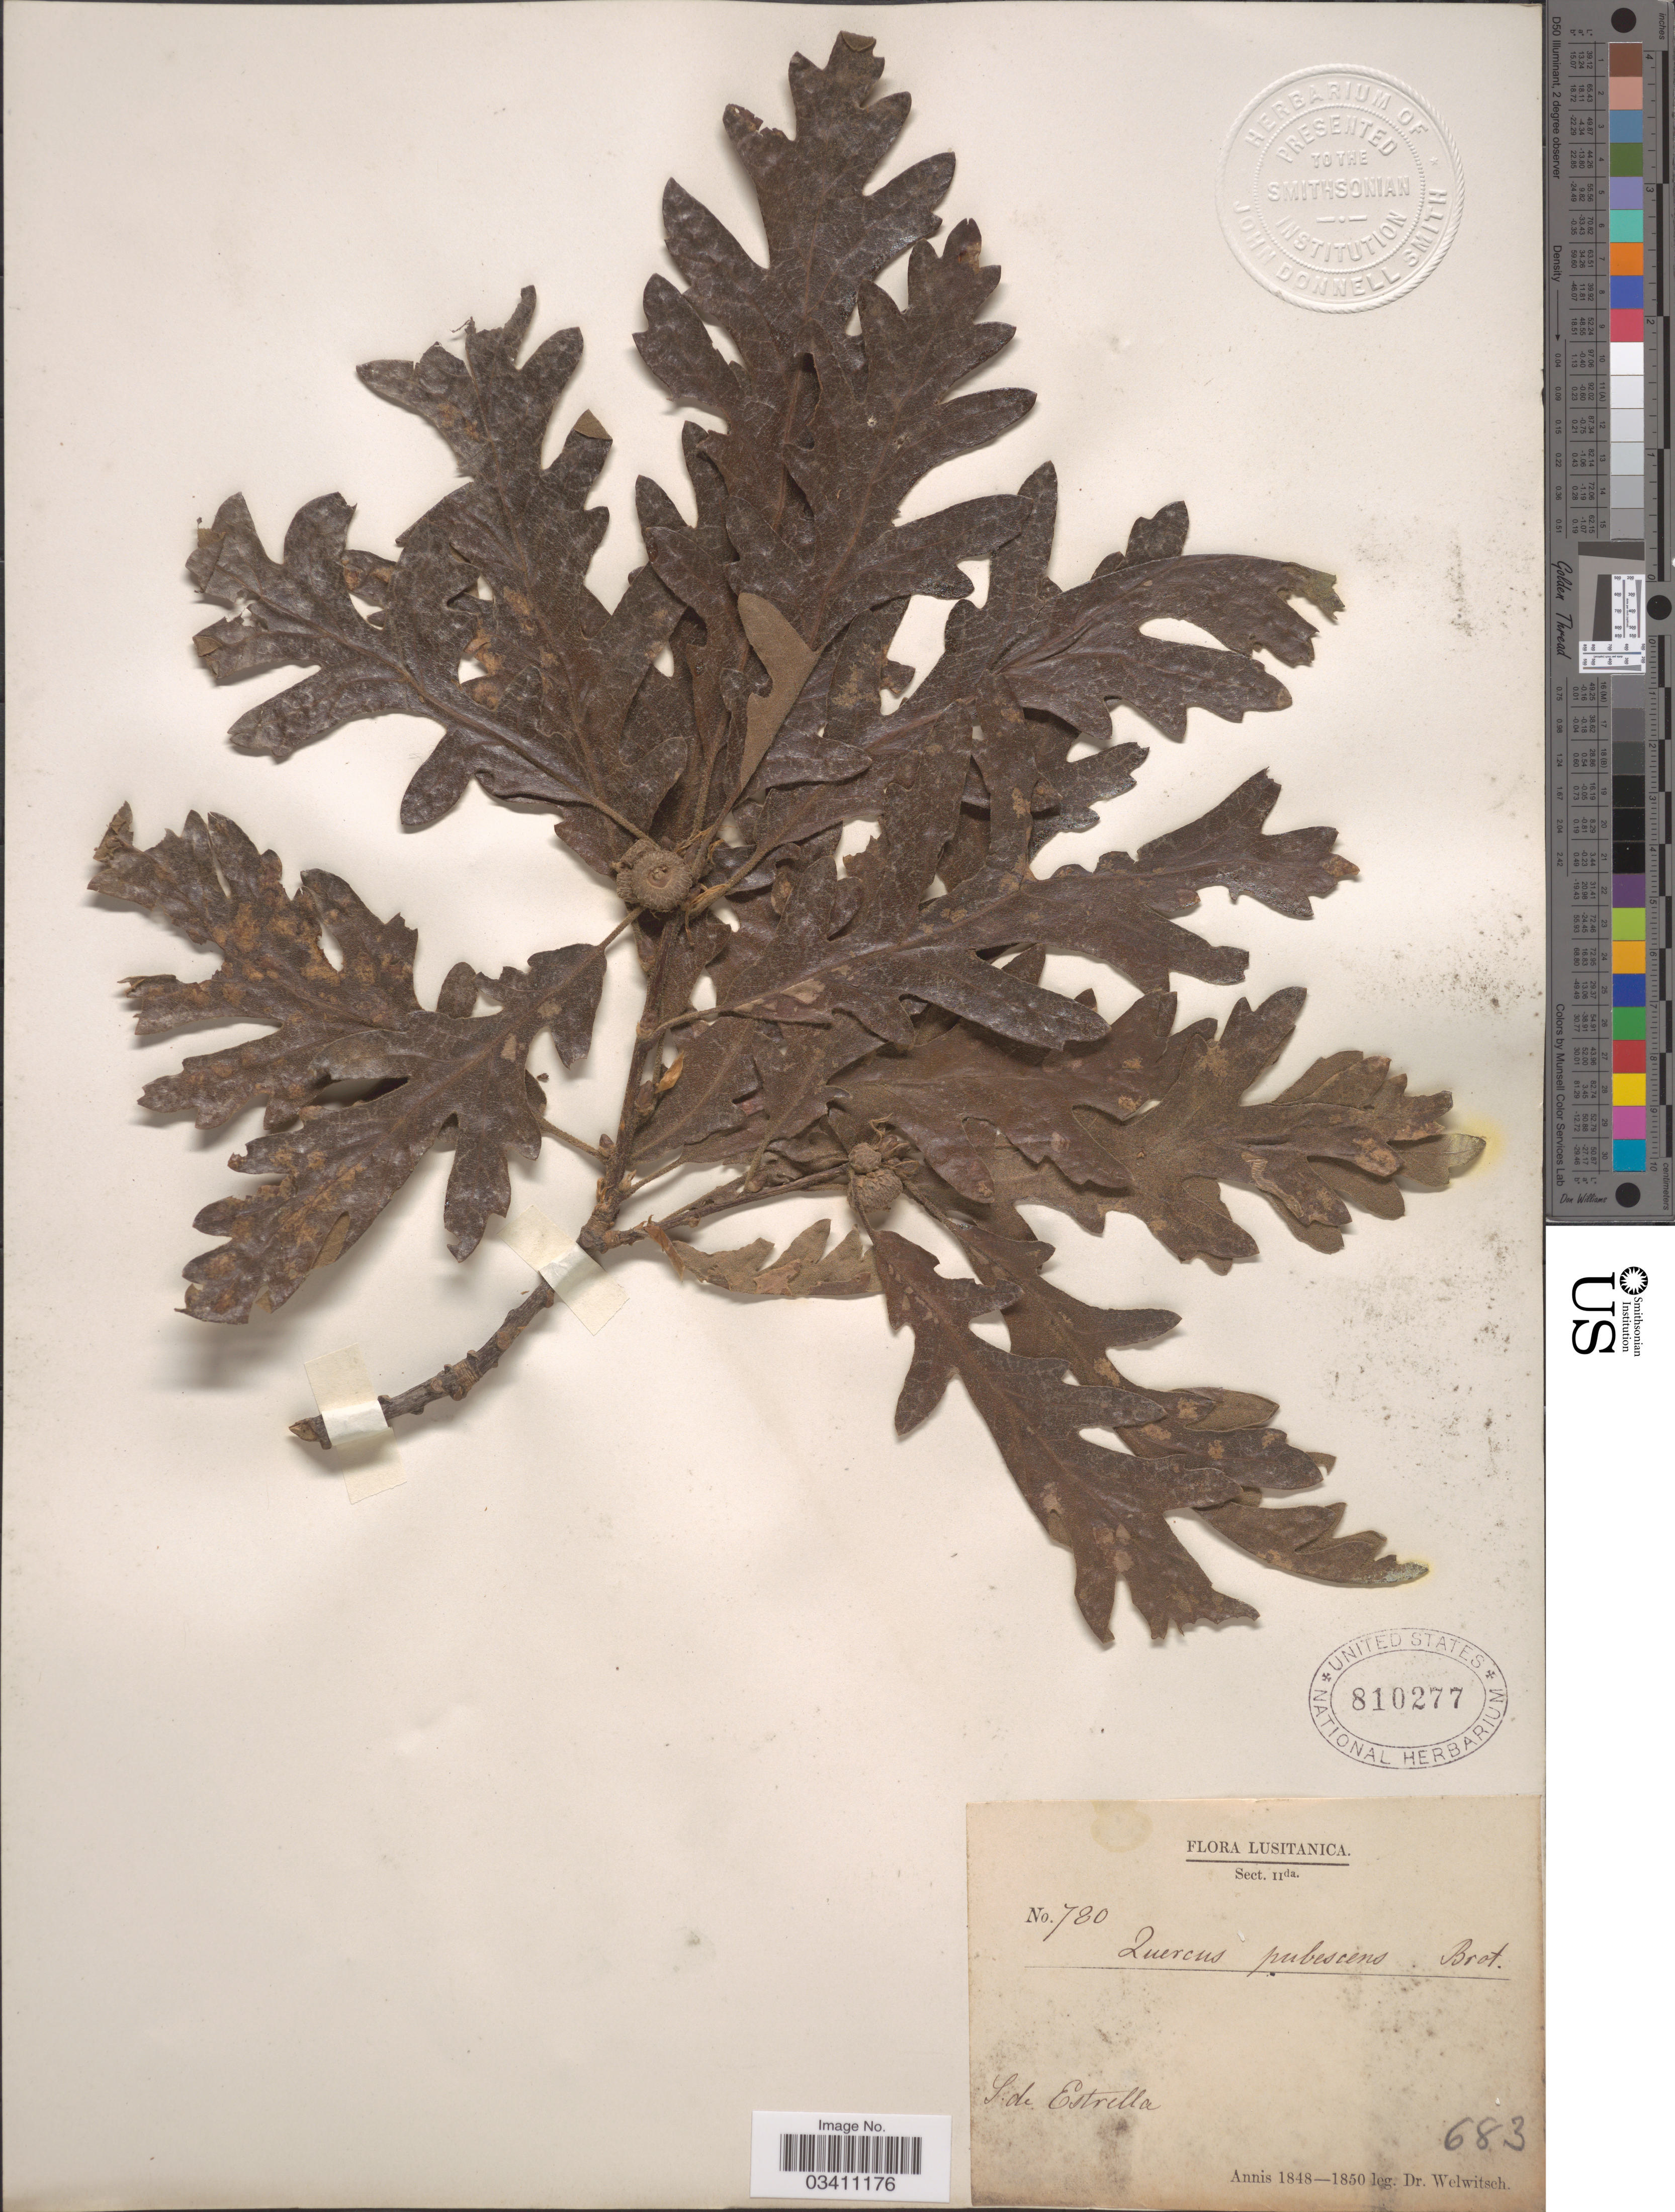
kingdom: Plantae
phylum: Tracheophyta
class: Magnoliopsida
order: Fagales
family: Fagaceae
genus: Quercus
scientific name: Quercus pubescens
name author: Willd.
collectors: -. Welwitsch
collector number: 780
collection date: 1848/1850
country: Portugal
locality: Lusitanica. S. de Estrella.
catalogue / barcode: US 810277